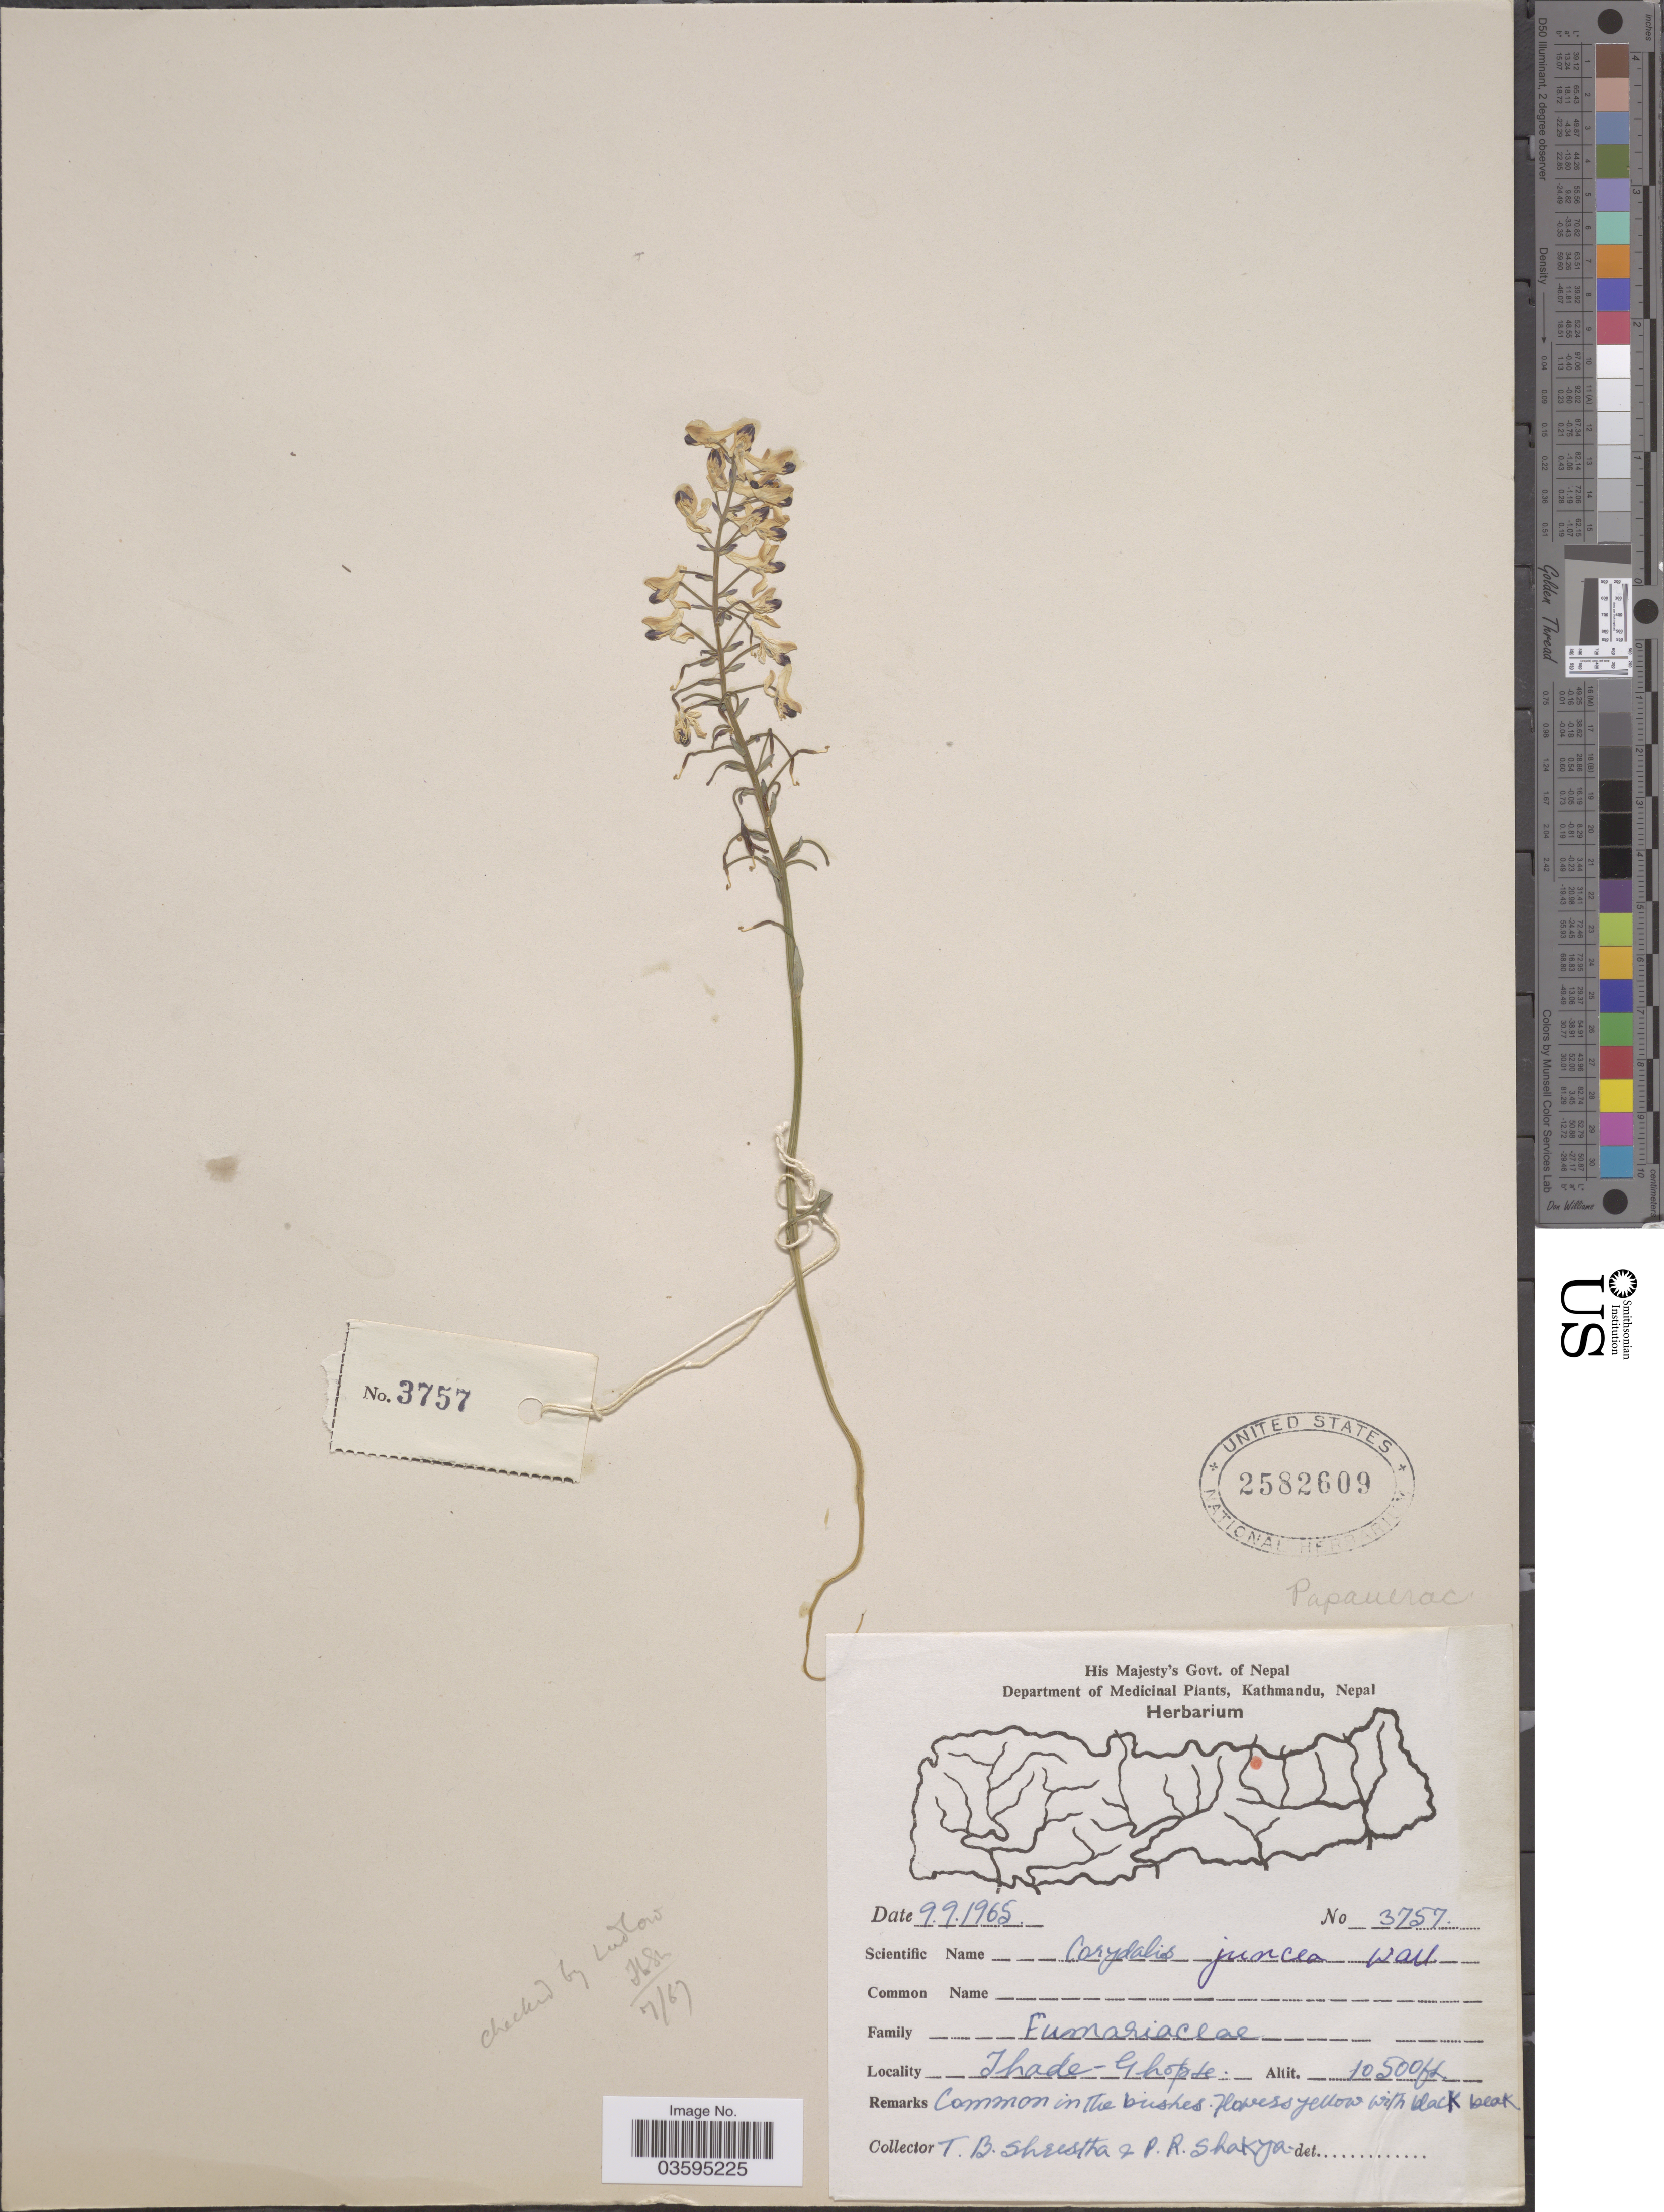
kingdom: Plantae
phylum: Tracheophyta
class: Magnoliopsida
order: Ranunculales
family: Papaveraceae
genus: Corydalis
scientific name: Corydalis juncea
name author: Wall.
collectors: T. B. Shrestha & P. Shakya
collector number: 3757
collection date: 1965-09-09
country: Nepal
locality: Thade-Ghopse. [interpreted]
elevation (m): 3200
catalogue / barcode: US 2582609